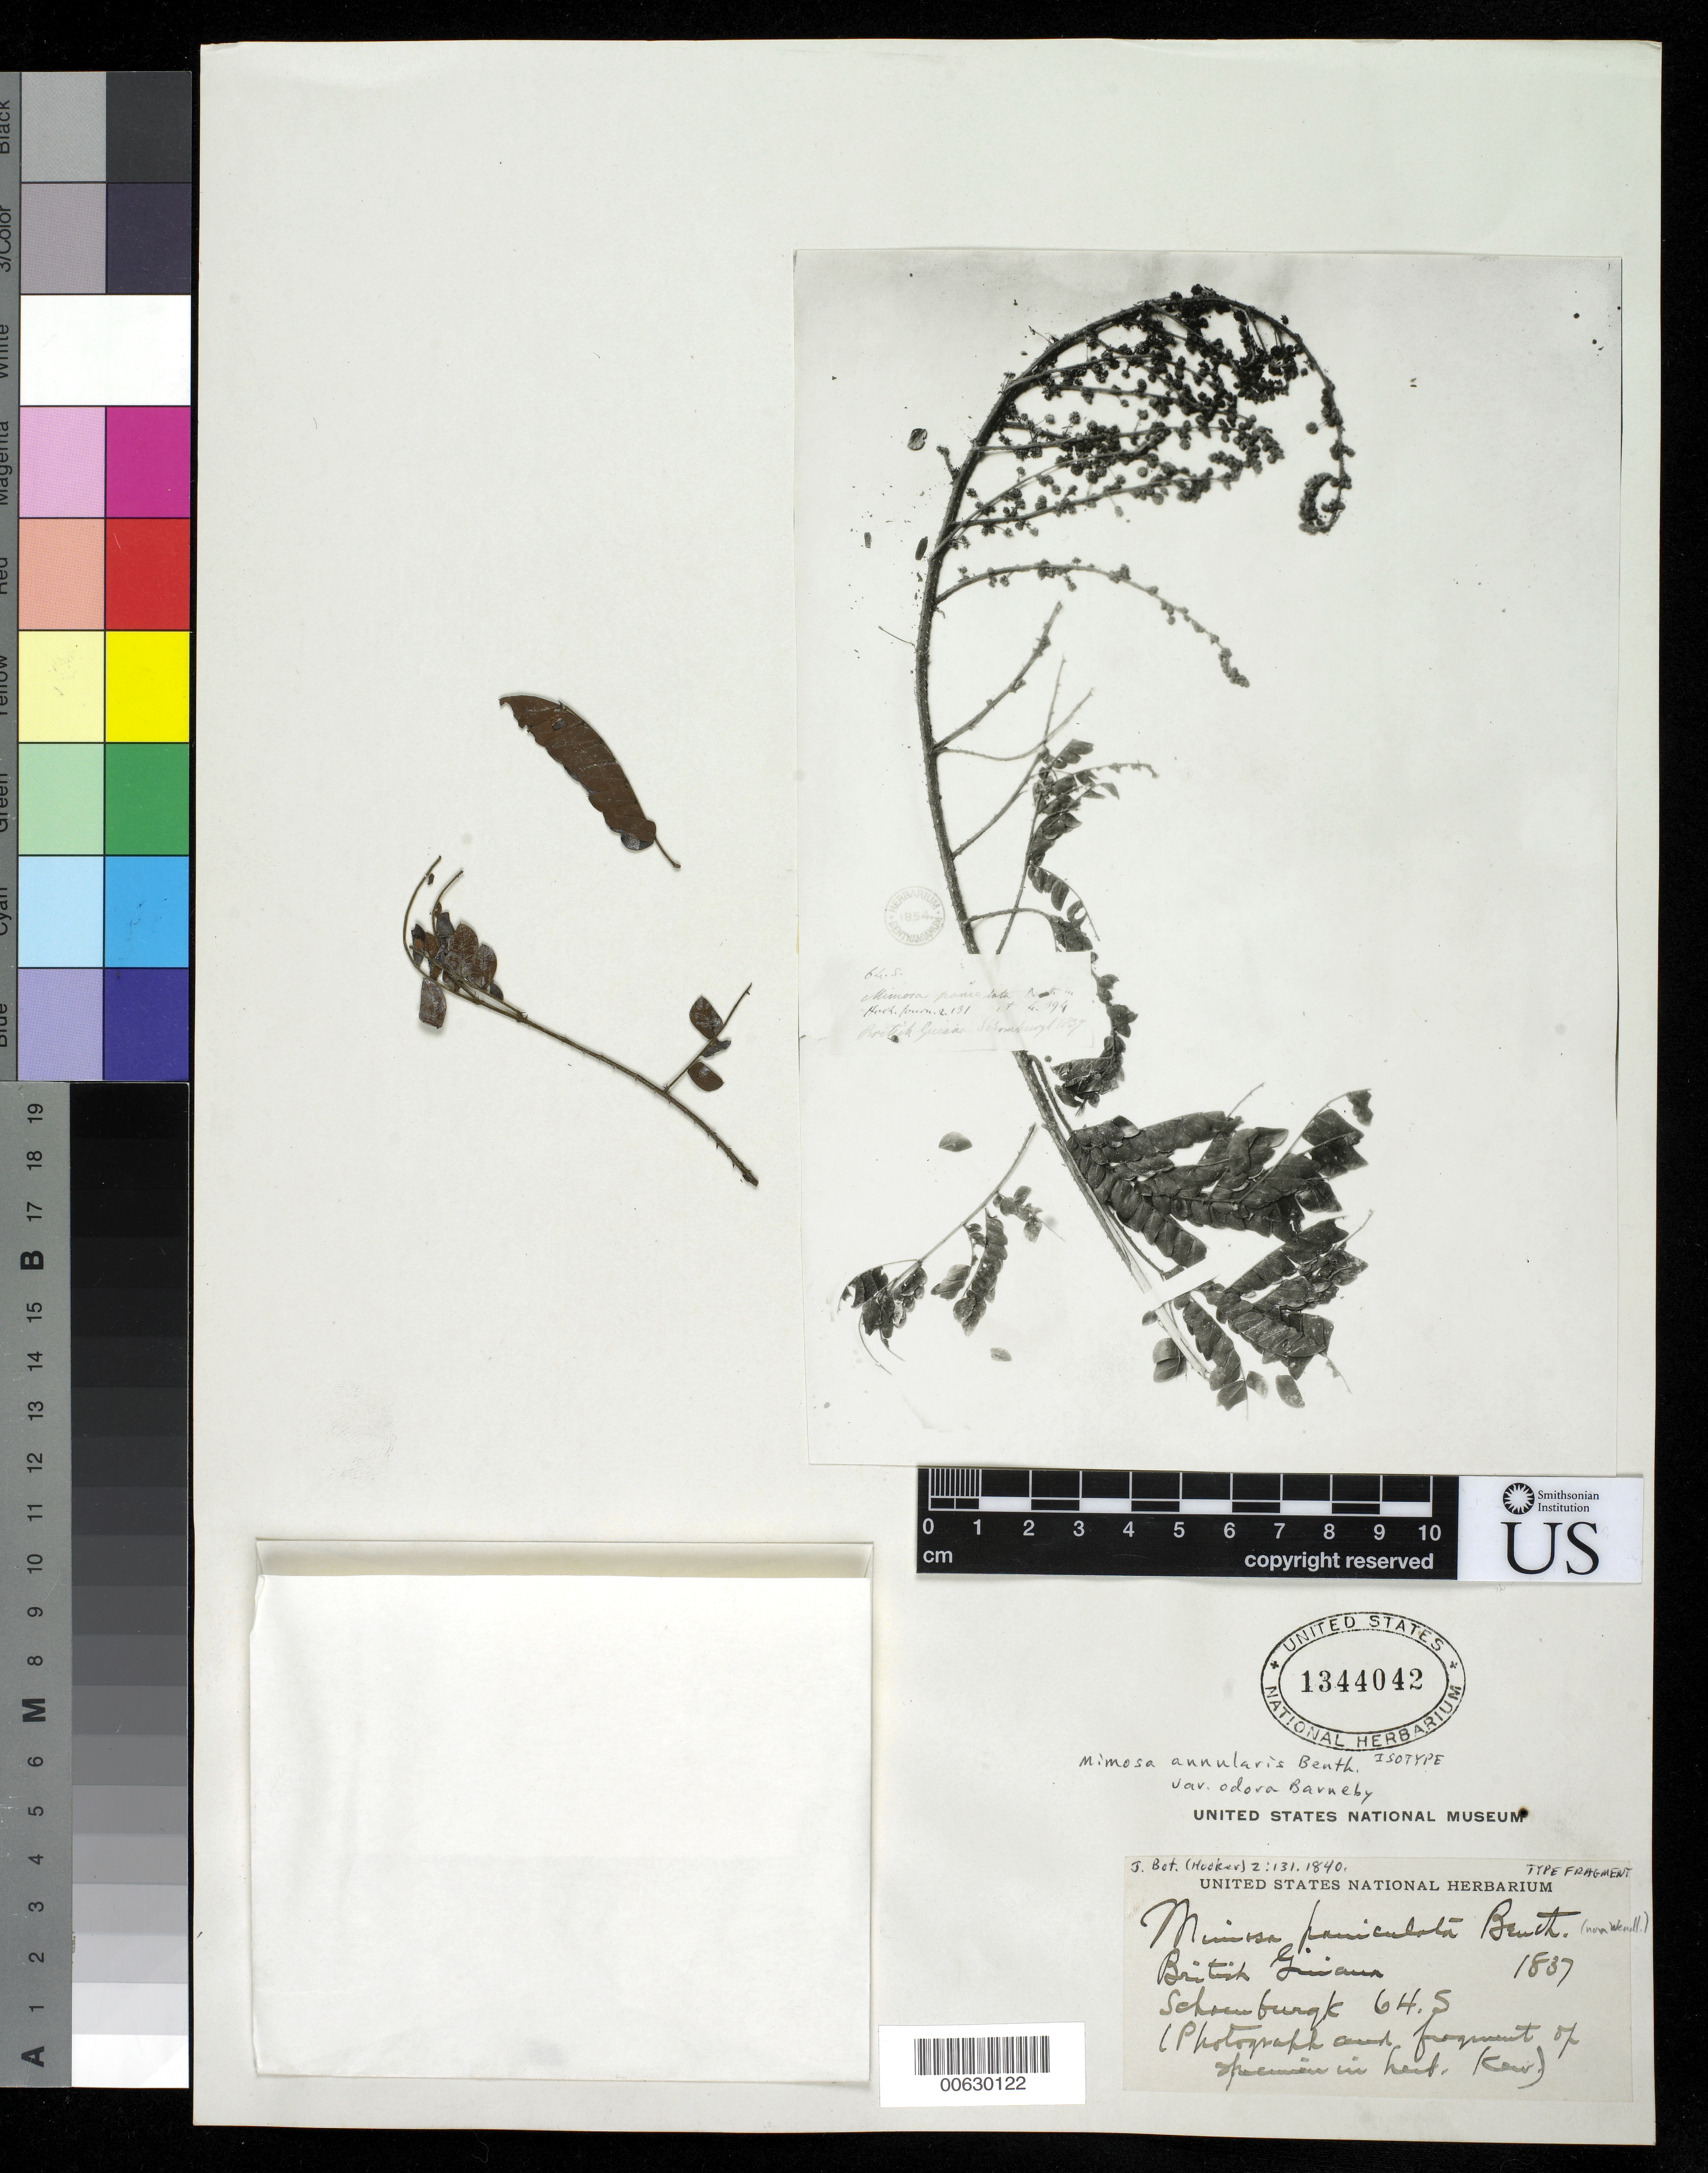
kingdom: Plantae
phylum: Tracheophyta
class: Magnoliopsida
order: Fabales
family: Fabaceae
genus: Mimosa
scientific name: Mimosa paniculata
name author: Benth.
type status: Isotype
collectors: M. R. Schomburgk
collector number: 64 S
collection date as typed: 1837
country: Guyana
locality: British Guiana.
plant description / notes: Later homonym of Mimosa paniculata Wendl. (1798), M. paniculata West ex Vahl (1807) and M. paniculata Poir (1810). Current name as cited by Barneby, Mem. New York Bot. Gard. 65: 35 (1991).; Also an isotype of Mimosa annularis var. odora Barneby, nom. nov.; Nom. nov. for Mimosa paniculata Benth. nom. illeg., non M. paniculata Wendl. (1798), M. paniculata West ex Vahl (1807) nor M. paniculata Poir (1810).; Also an isotype of Mimosa paniculata Benth., nom. illeg.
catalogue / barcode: US 1344042